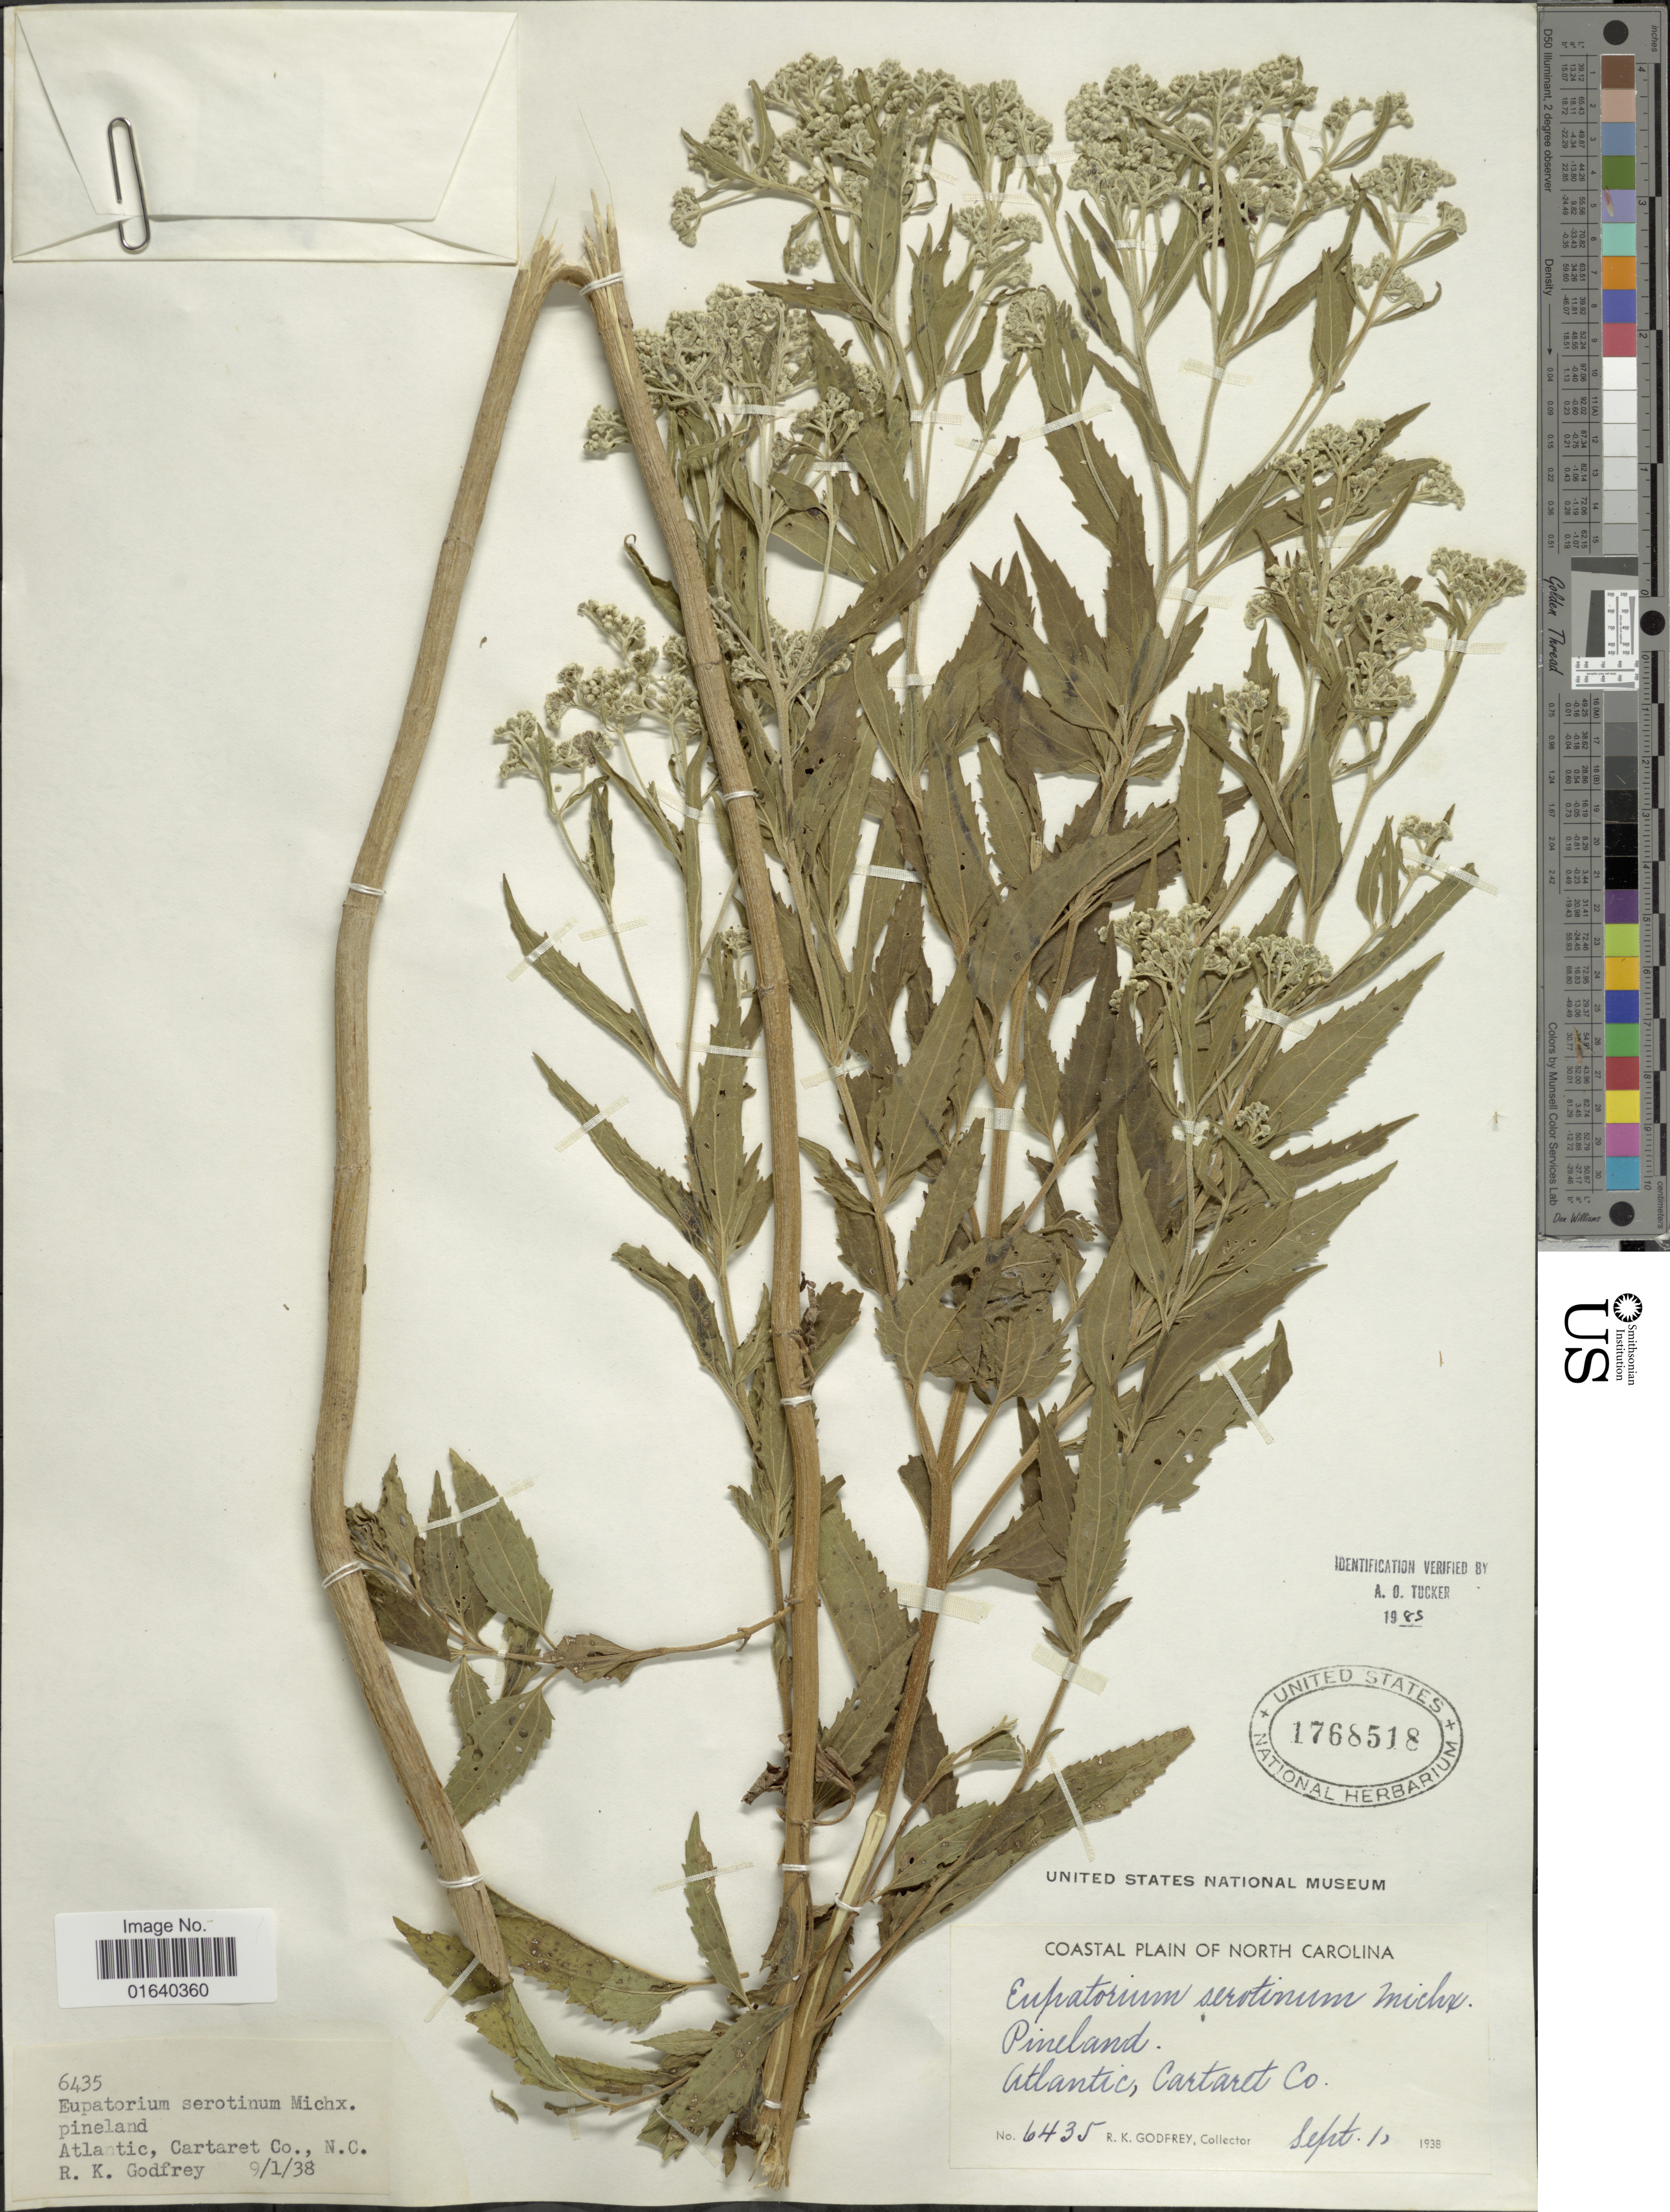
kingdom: Plantae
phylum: Tracheophyta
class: Magnoliopsida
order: Asterales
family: Asteraceae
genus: Eupatorium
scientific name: Eupatorium serotinum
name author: Michx.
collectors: R. K. Godfrey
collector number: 6435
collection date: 1938-09-01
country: United States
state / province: North Carolina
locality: Atlantic, Cartaret Co., Coastal Plain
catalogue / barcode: US 1768518